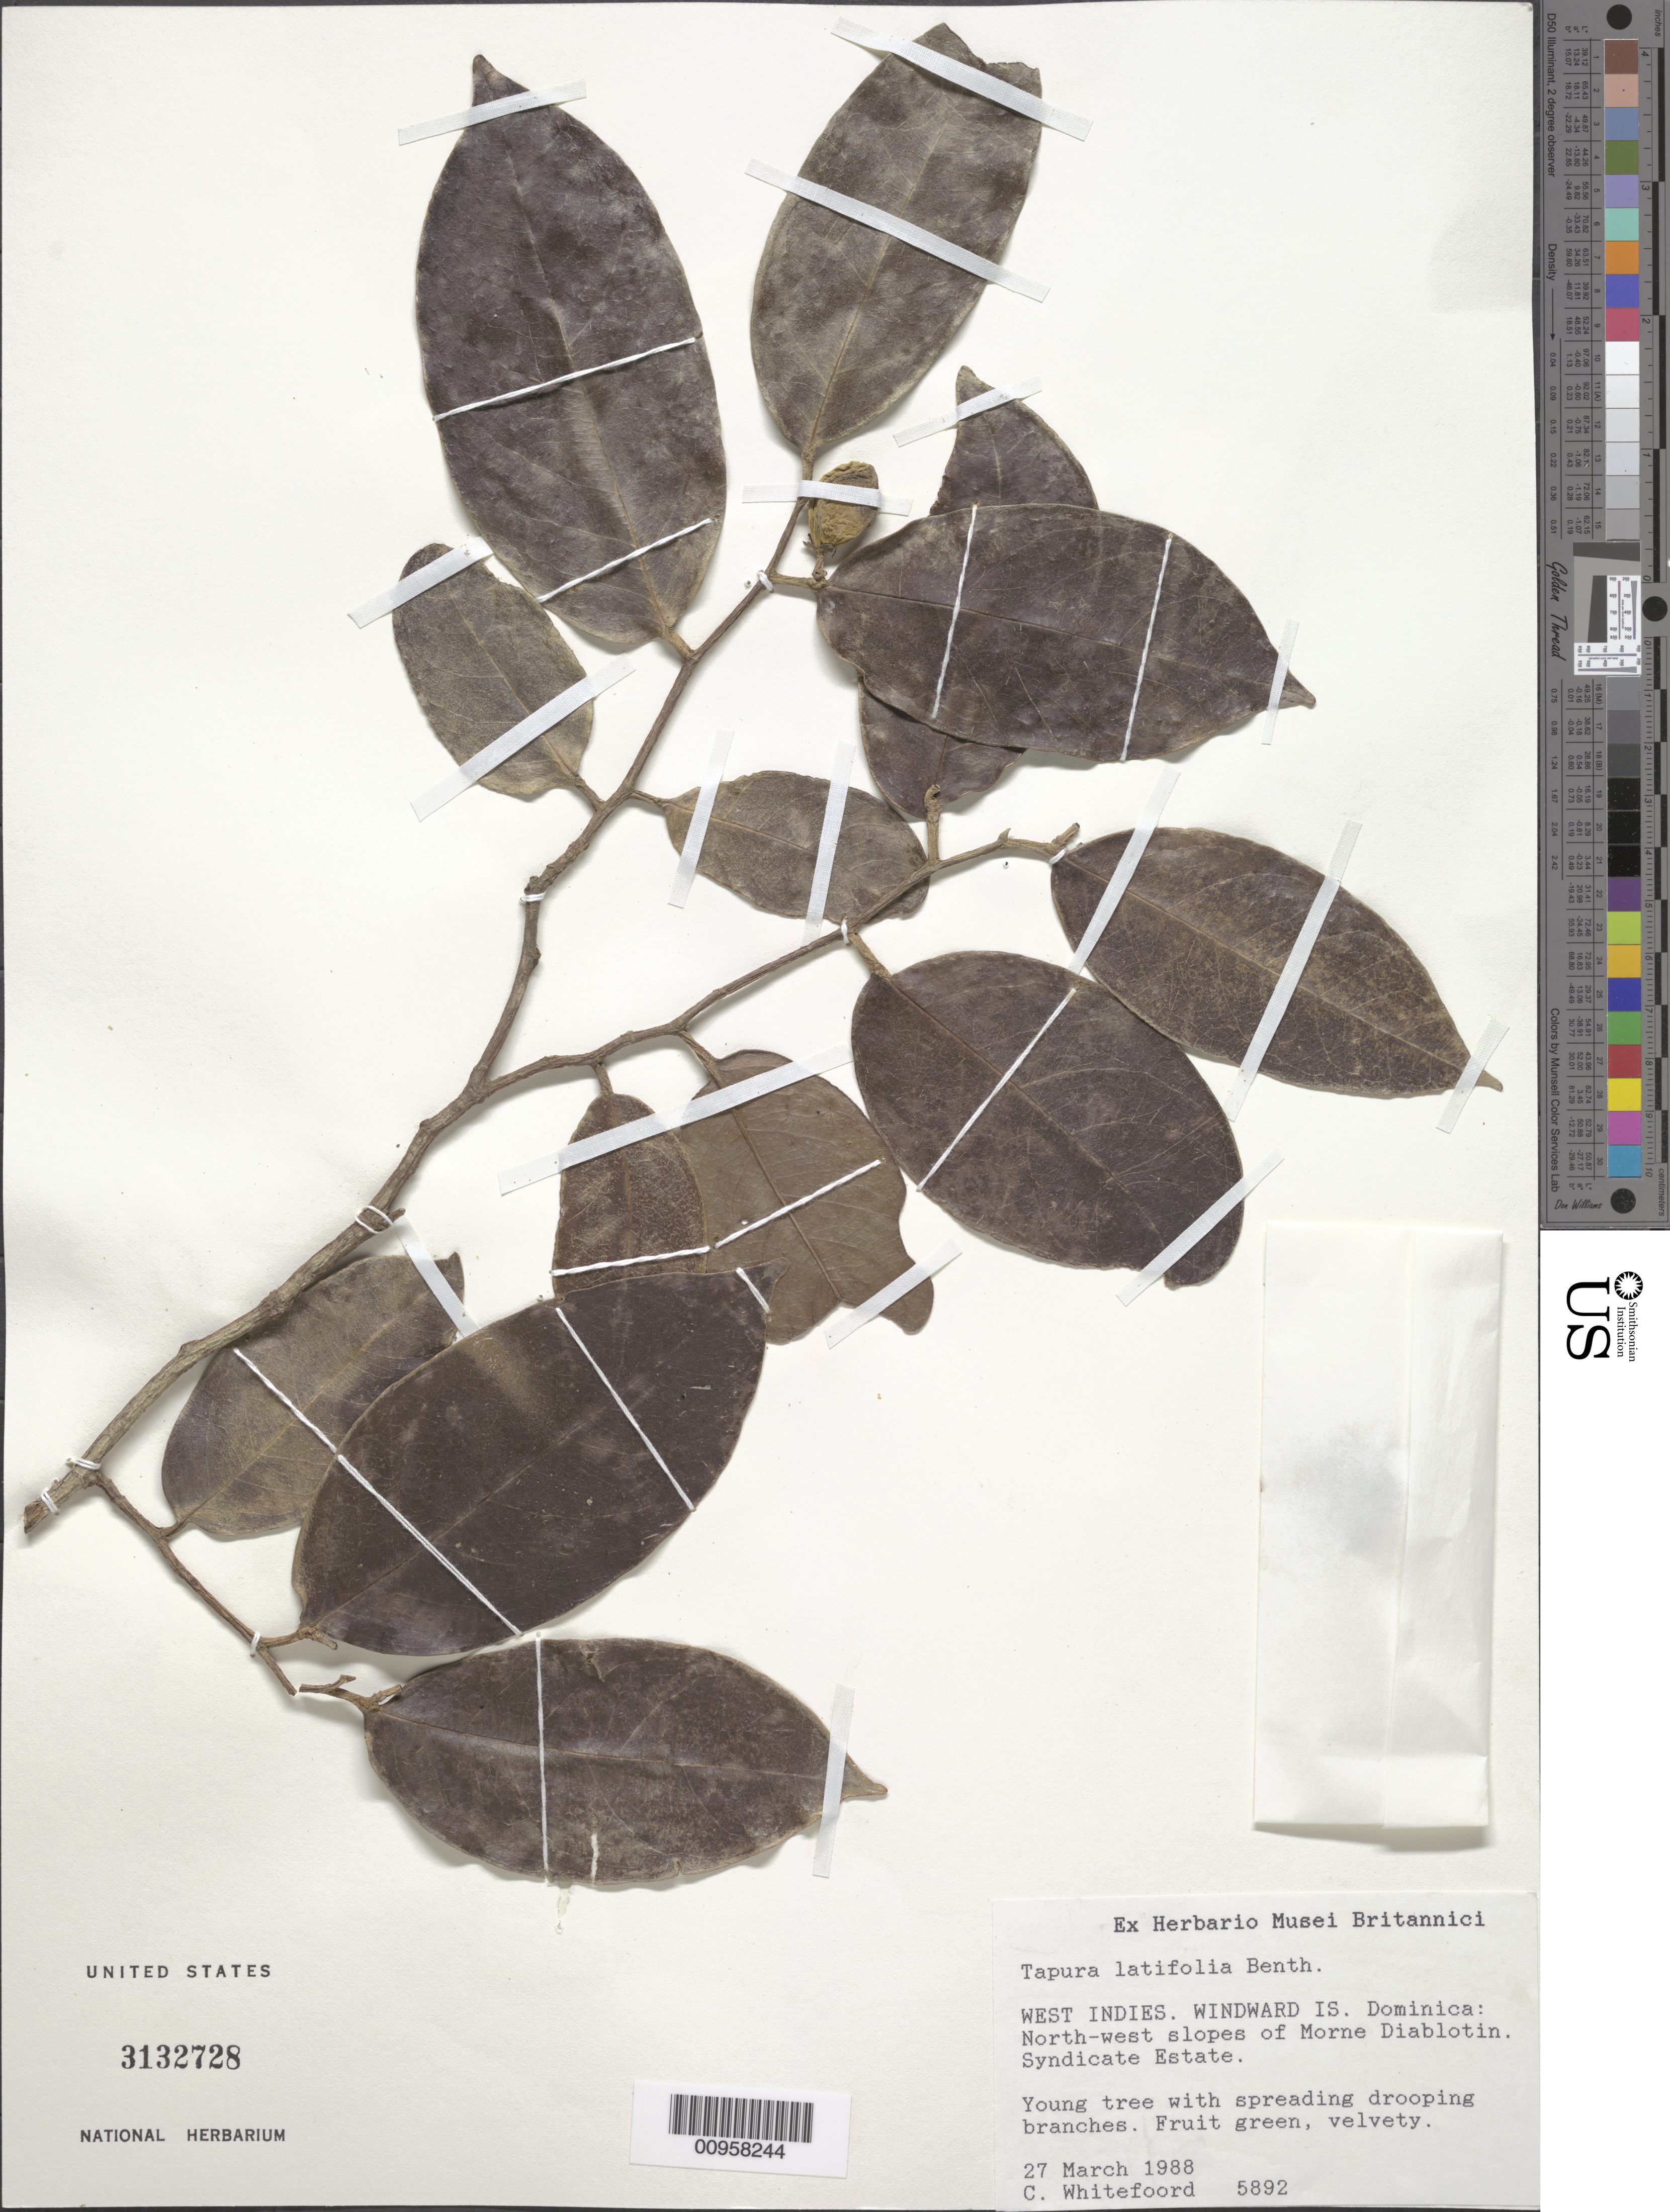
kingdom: Plantae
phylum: Tracheophyta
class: Magnoliopsida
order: Malpighiales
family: Dichapetalaceae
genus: Tapura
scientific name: Tapura latifolia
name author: Benth.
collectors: C. Whitefoord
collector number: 5892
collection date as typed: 27 Mar 1988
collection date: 1988-03-27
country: Dominica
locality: Northwest slopes of Morne Diablotins, Syndicate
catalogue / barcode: US 3132728